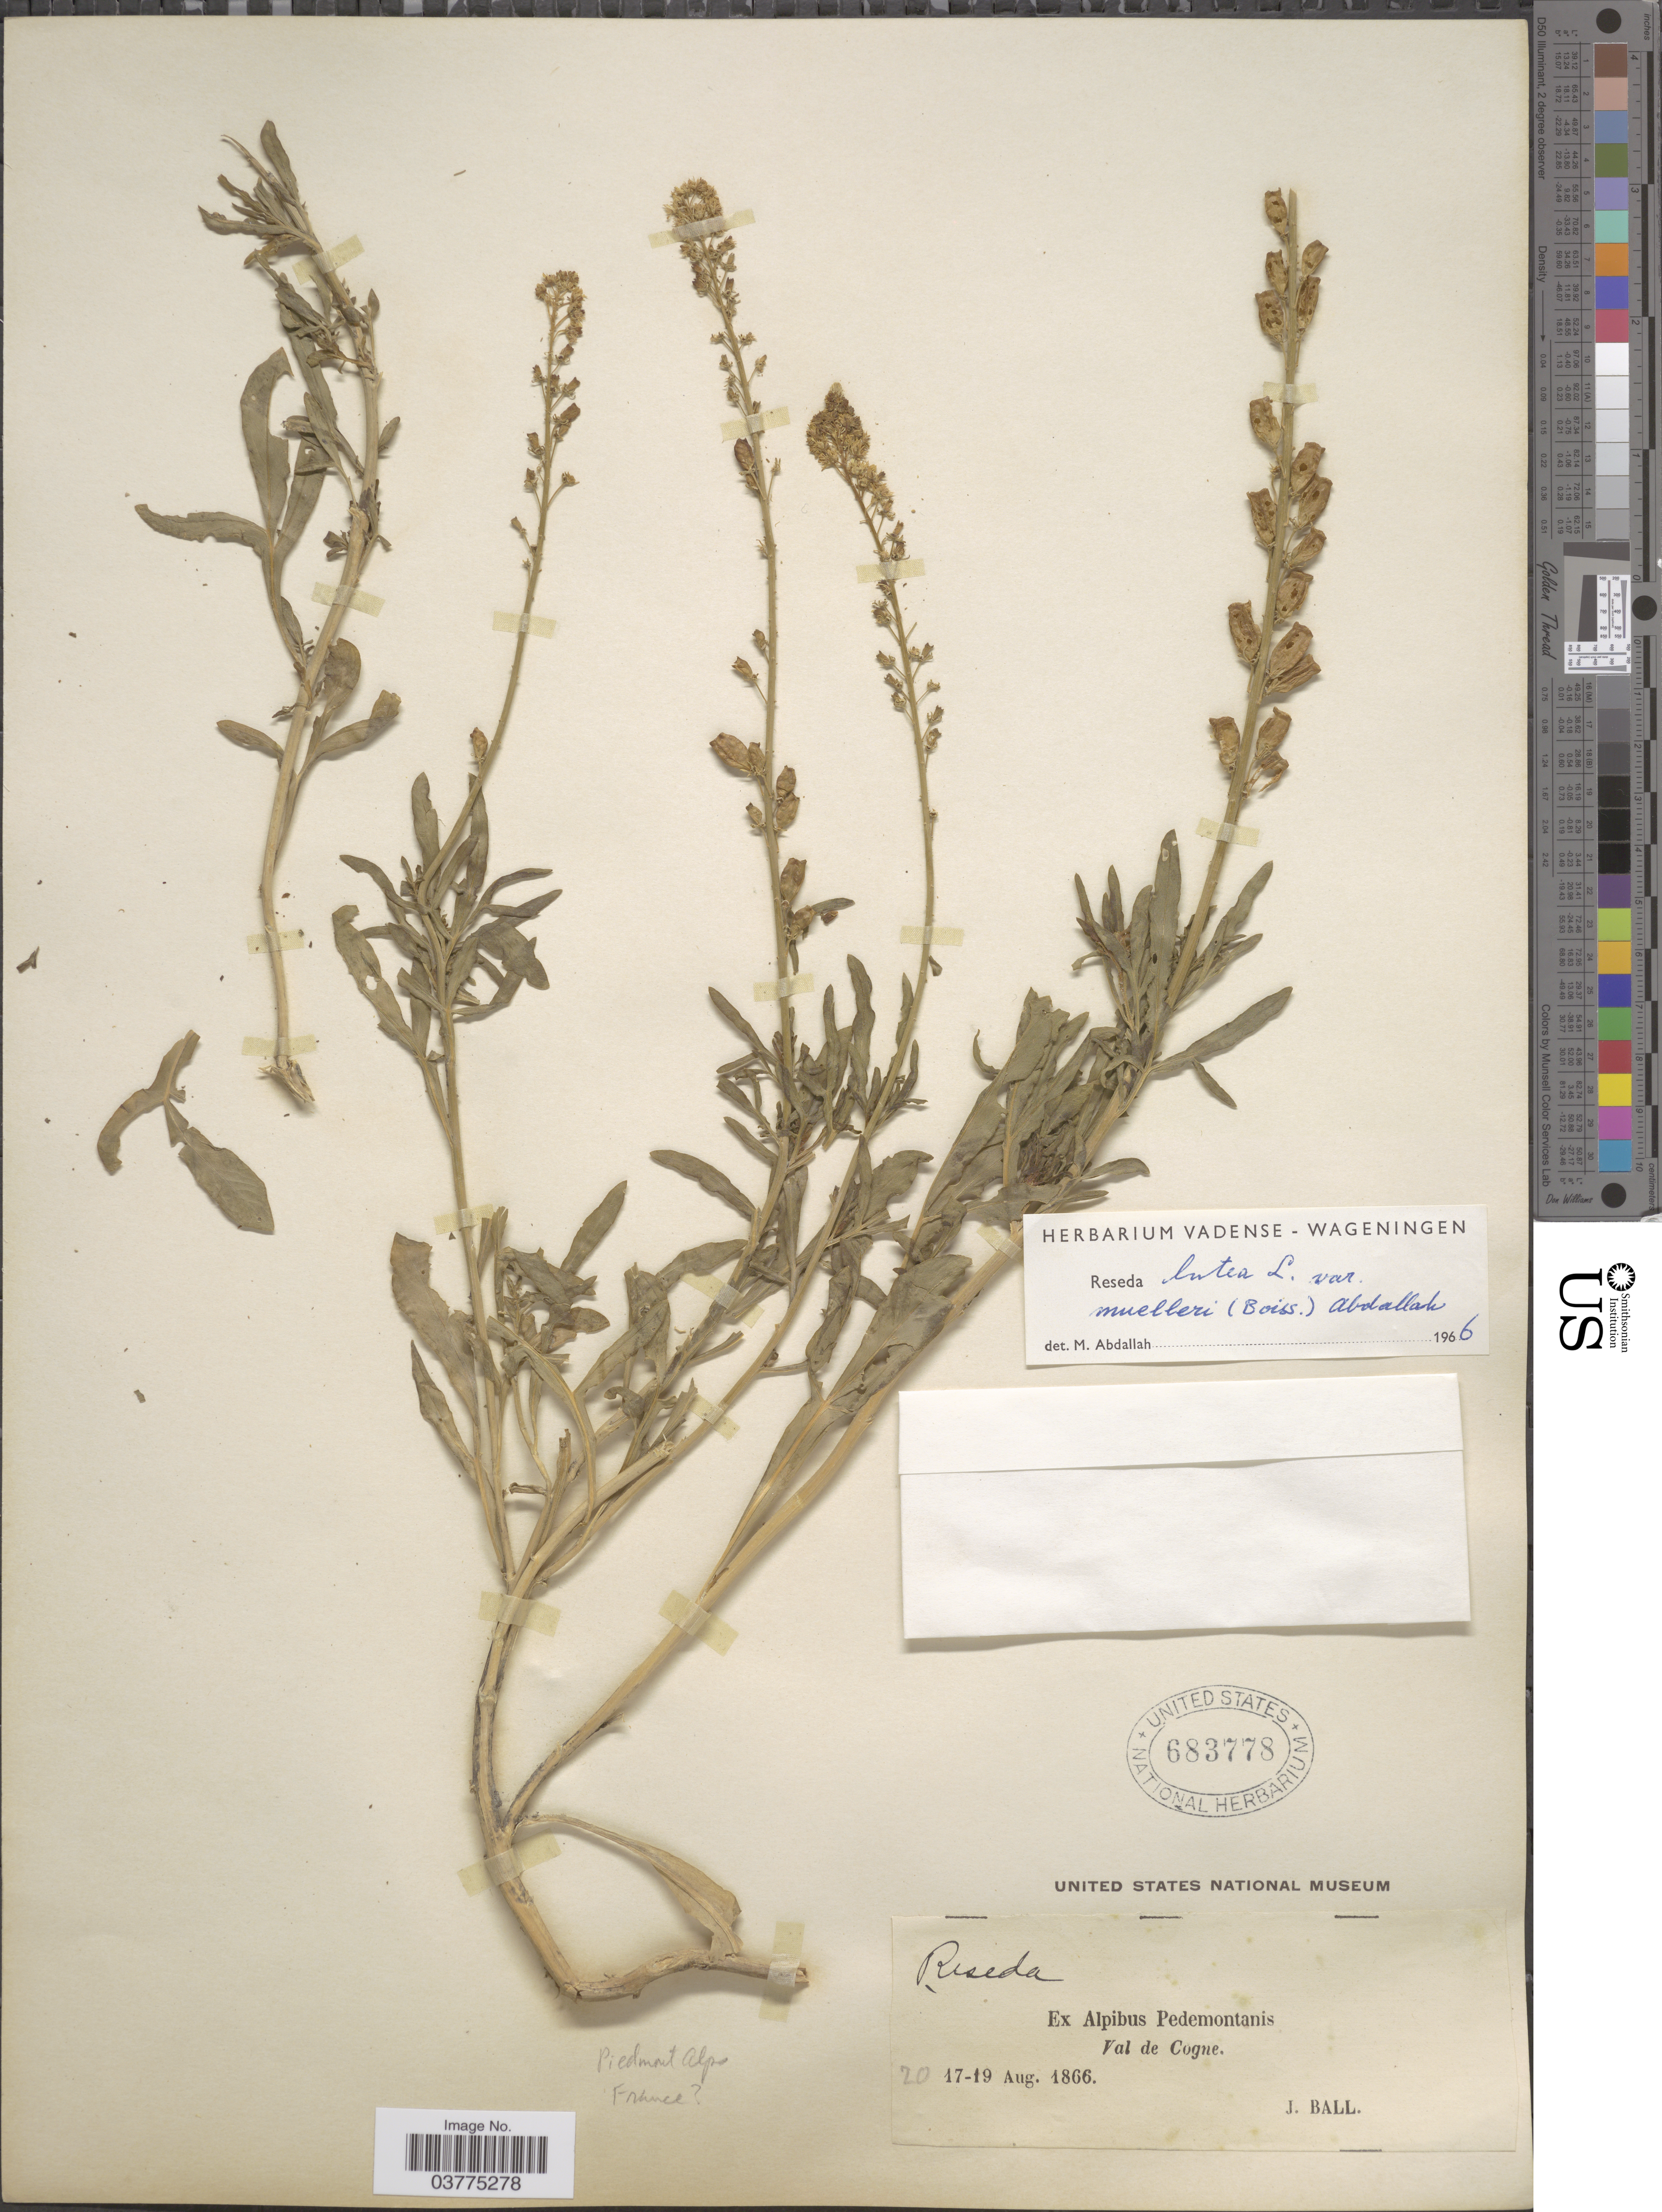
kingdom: Plantae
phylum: Tracheophyta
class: Magnoliopsida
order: Brassicales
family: Resedaceae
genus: Reseda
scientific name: Reseda lutea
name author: L.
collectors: J. Ball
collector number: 20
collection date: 1866-08-17/1866-08-19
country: Italy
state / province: Piedmont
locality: Piedmont Alps. France? Ex Alpibus Pedemontanis Val de Cogne.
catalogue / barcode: US 683778